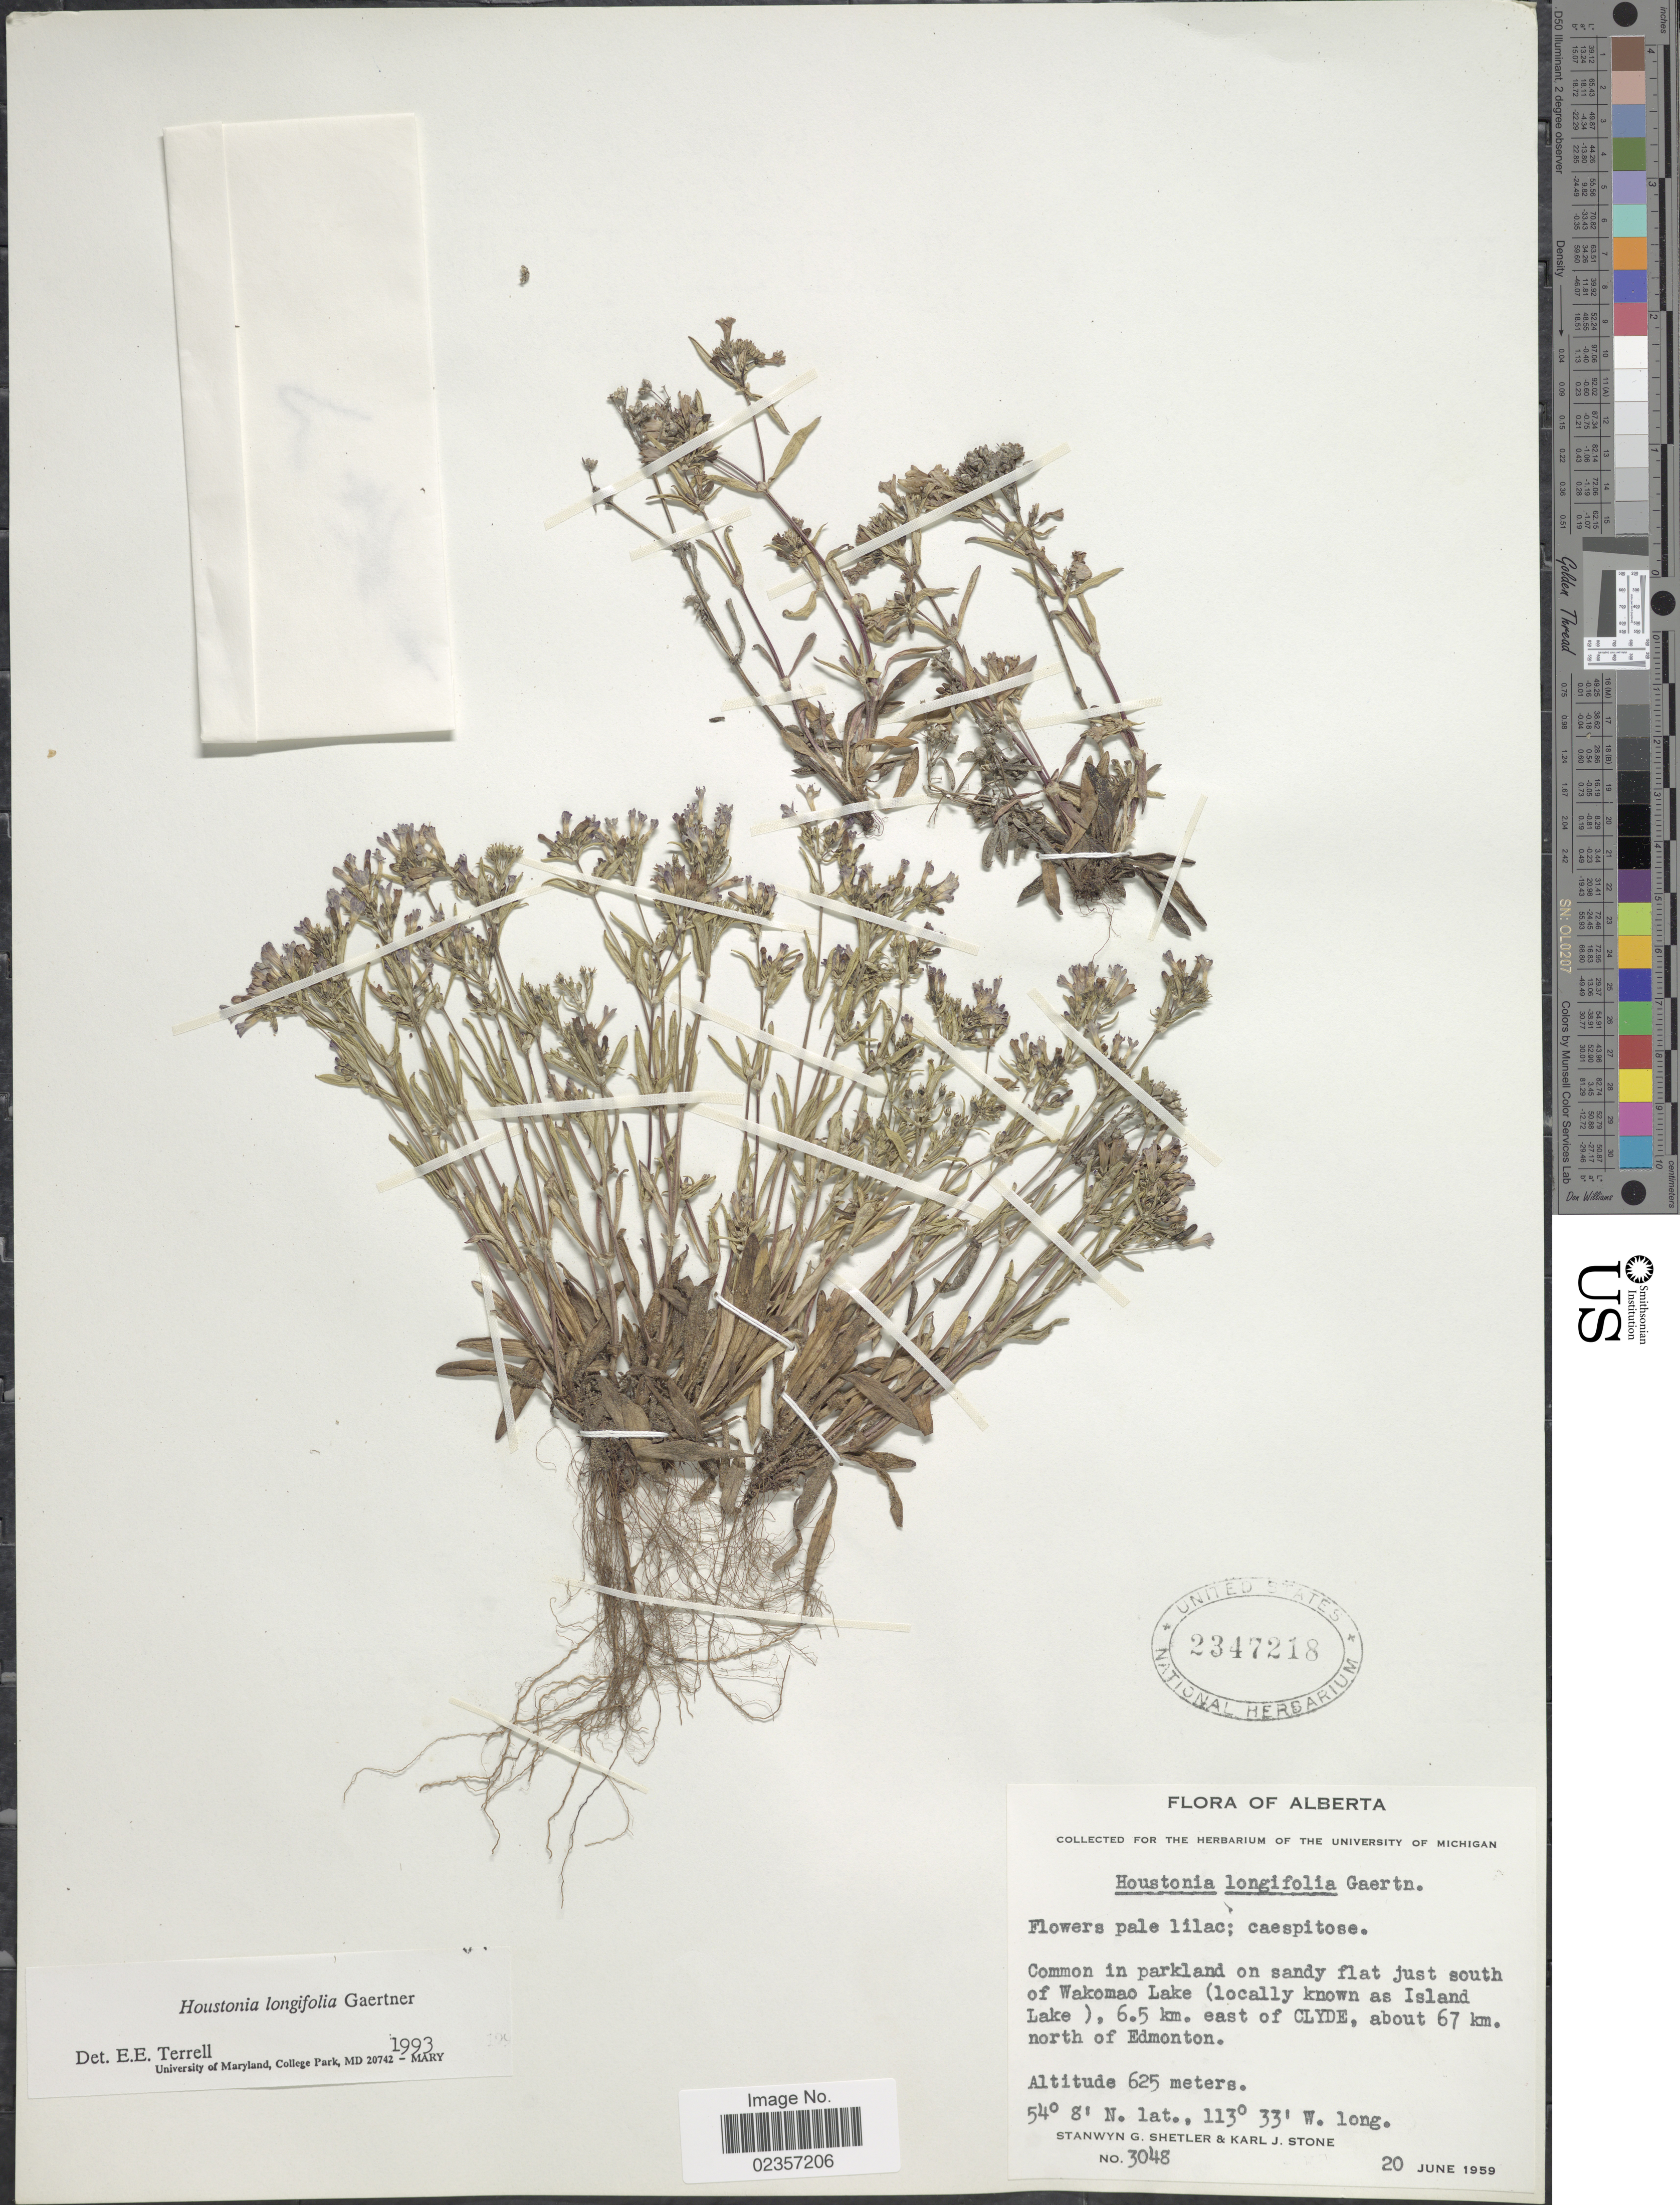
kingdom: Plantae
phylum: Tracheophyta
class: Magnoliopsida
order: Gentianales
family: Rubiaceae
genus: Houstonia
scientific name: Houstonia longifolia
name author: Gaertn.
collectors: S. Shetler & K. J. Stone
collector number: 3048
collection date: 1959-06-20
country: Canada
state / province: Alberta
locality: Common in parkland on sandy flat just south of Wakomao Lake (locally known as Island Lake), 6.5 km east of Clyde, about 67 km north of Edmonton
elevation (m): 625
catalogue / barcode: US 2347218